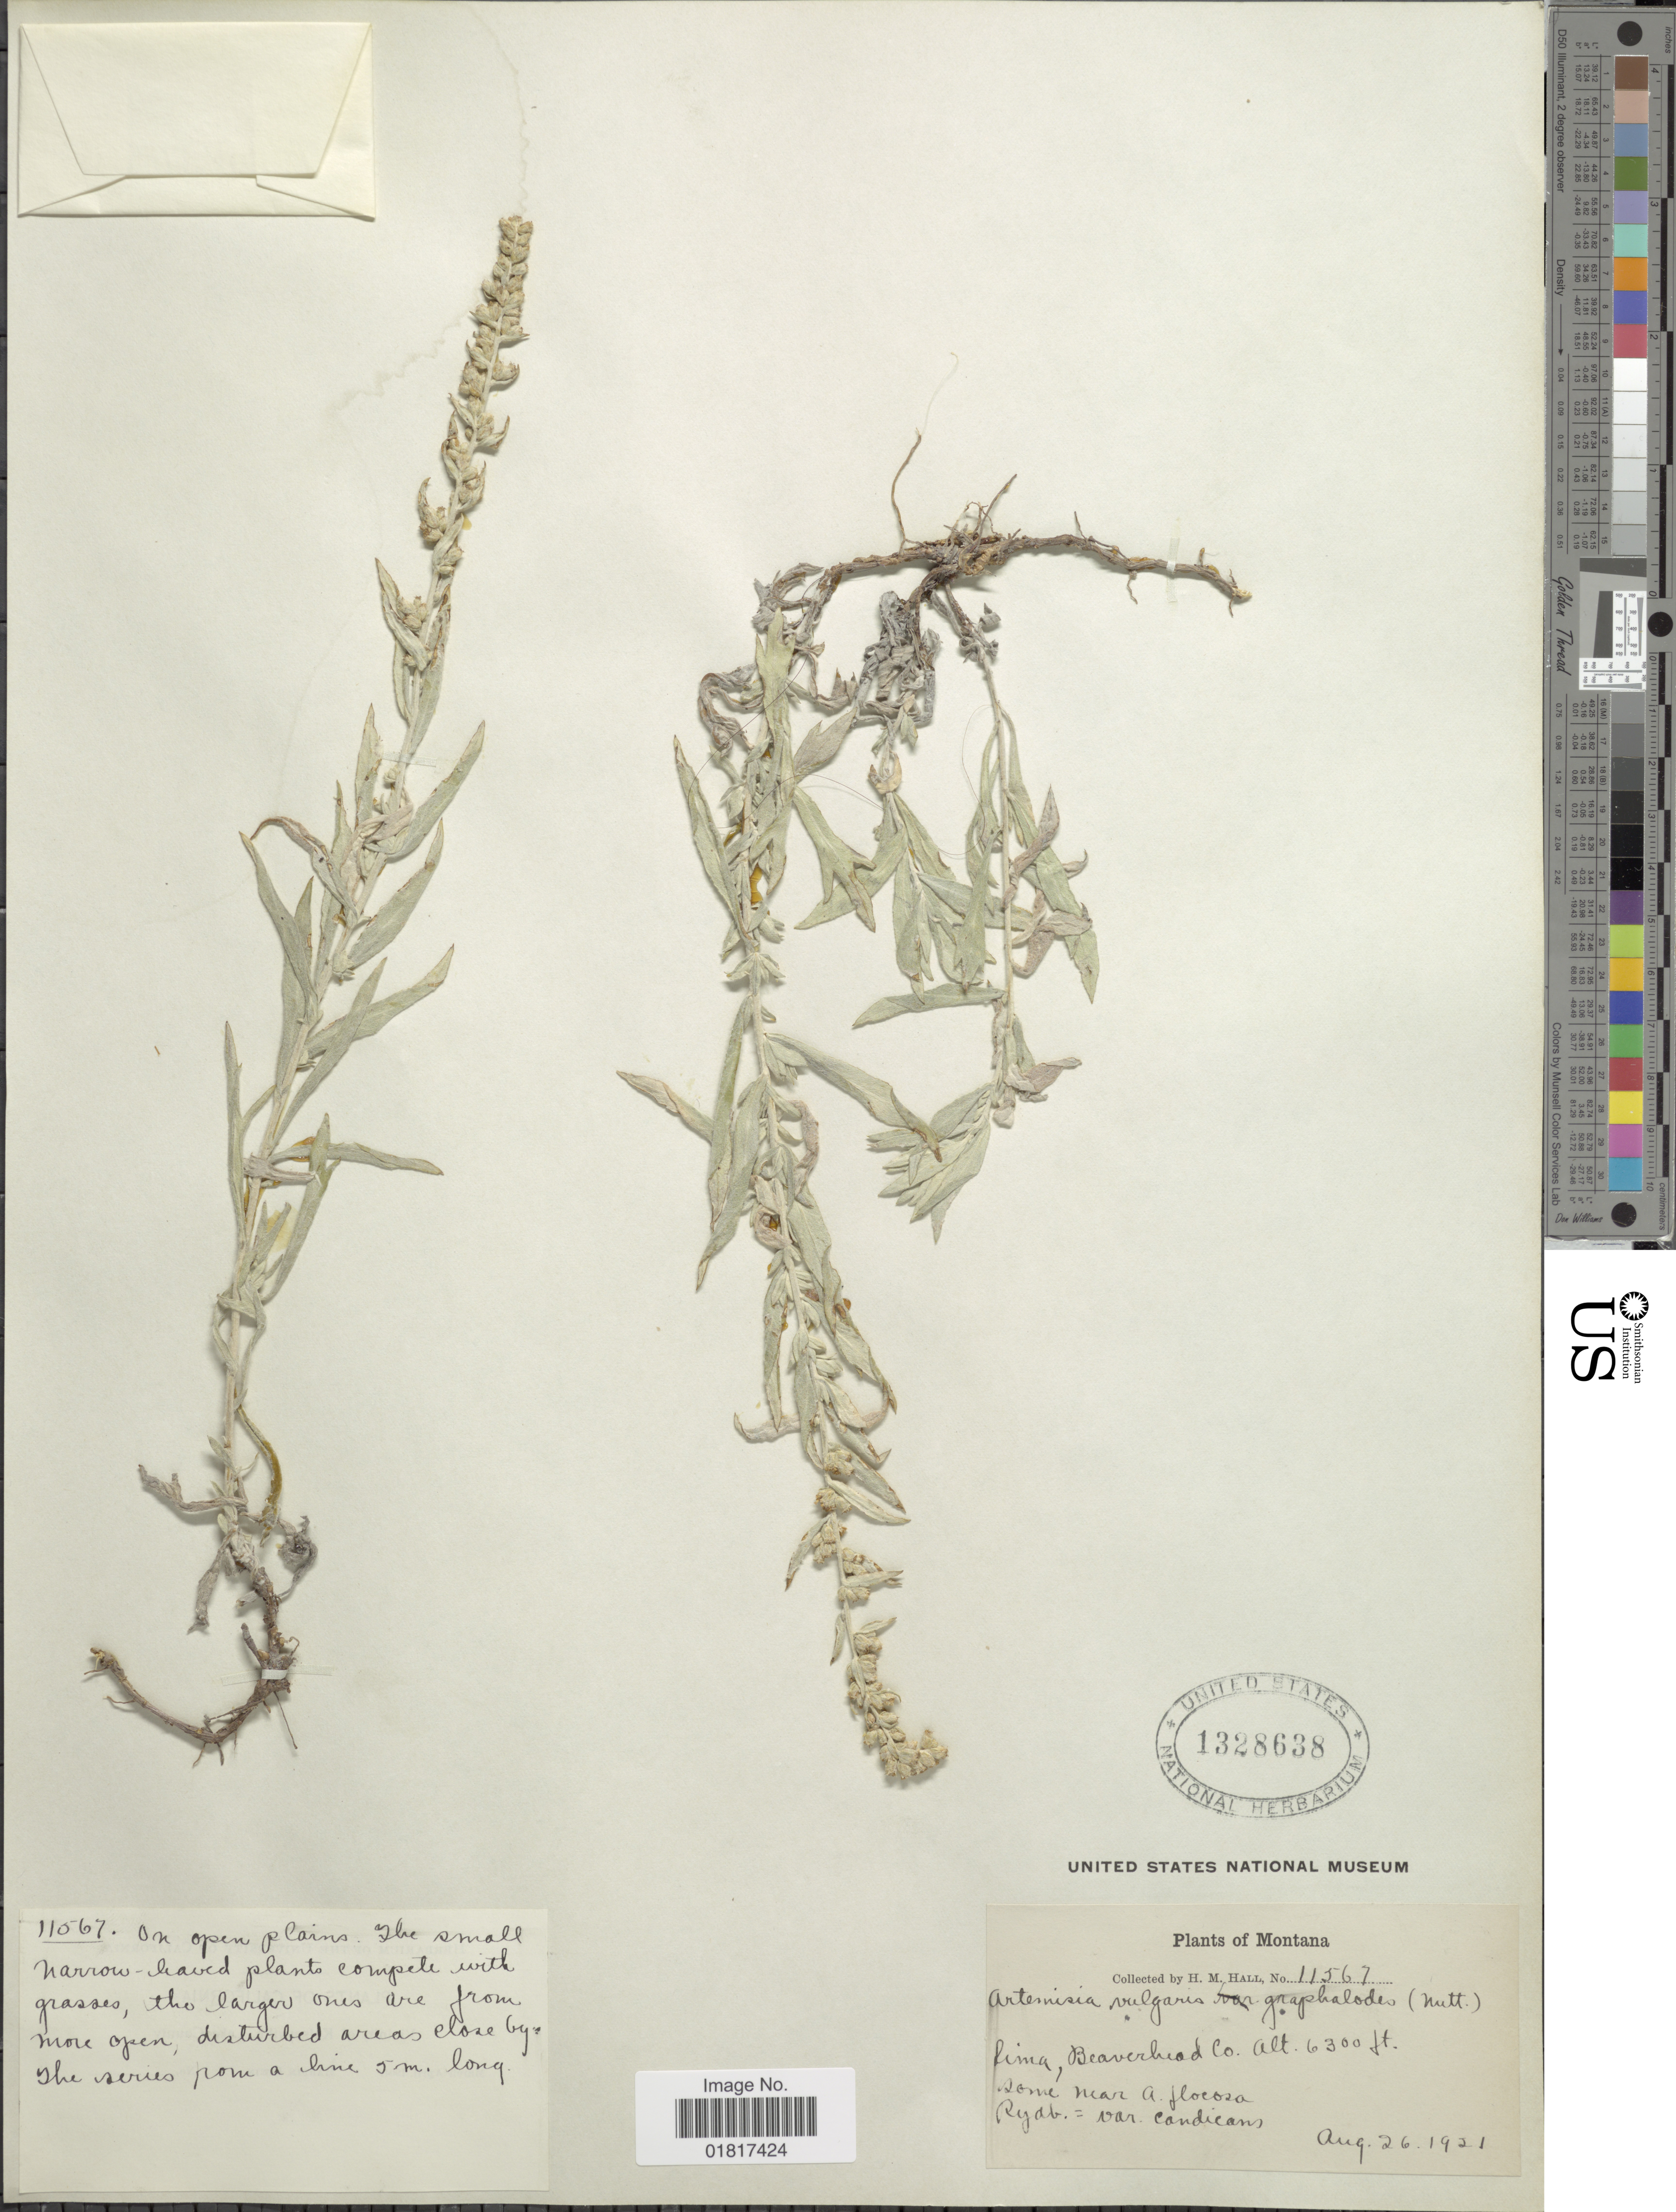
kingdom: Plantae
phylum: Tracheophyta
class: Magnoliopsida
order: Asterales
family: Asteraceae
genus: Artemisia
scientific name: Artemisia vulgaris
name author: L.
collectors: H. M. Hall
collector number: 11567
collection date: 1921-08-26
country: United States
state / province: Montana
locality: Lima, Beaverhead Co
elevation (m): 1920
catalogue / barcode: US 1328638